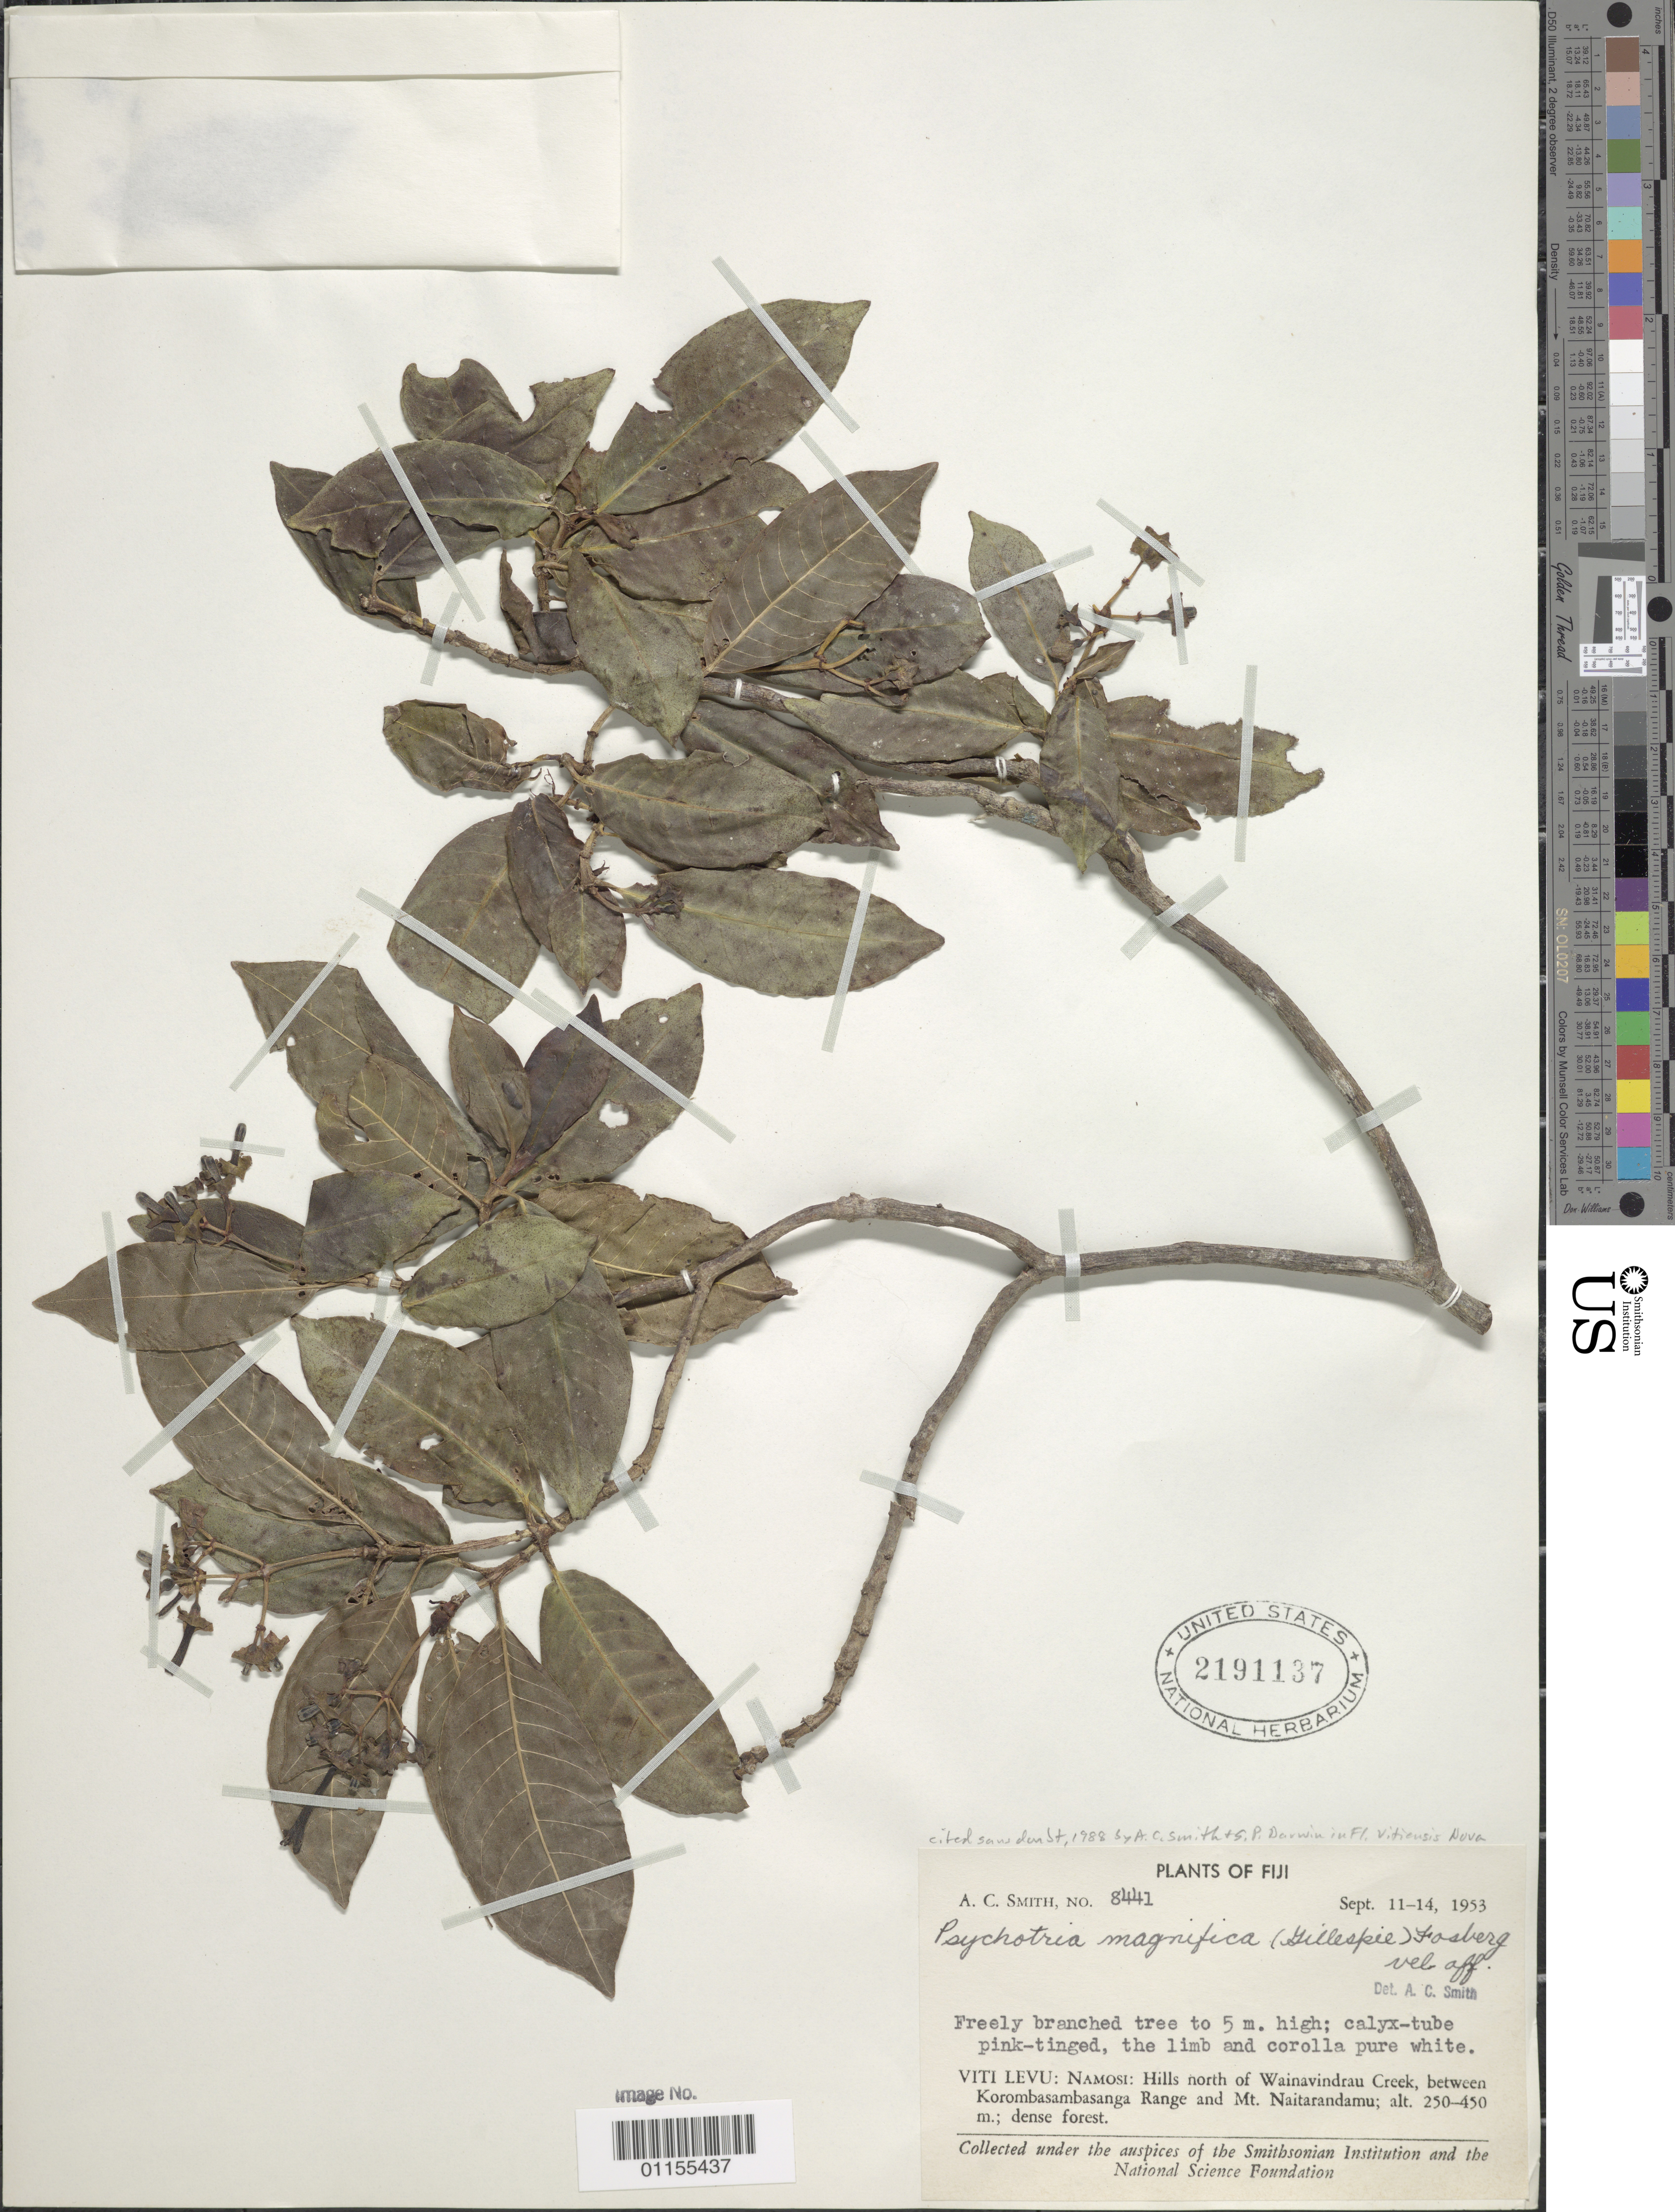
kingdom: Plantae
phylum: Tracheophyta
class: Magnoliopsida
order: Gentianales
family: Rubiaceae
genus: Psychotria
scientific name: Psychotria magnifica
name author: (Gillespie) Fosberg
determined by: Smith, A. C.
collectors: A. C. Smith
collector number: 8441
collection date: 1953-09-11/1953-09-14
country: Fiji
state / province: Central Division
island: Viti Levu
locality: Namosi: hills North of Wainavindrau Creek, between Korombasambasanga Range and Mt. Naitarandamu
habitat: Dense forest.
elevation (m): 250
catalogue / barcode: US 2191137